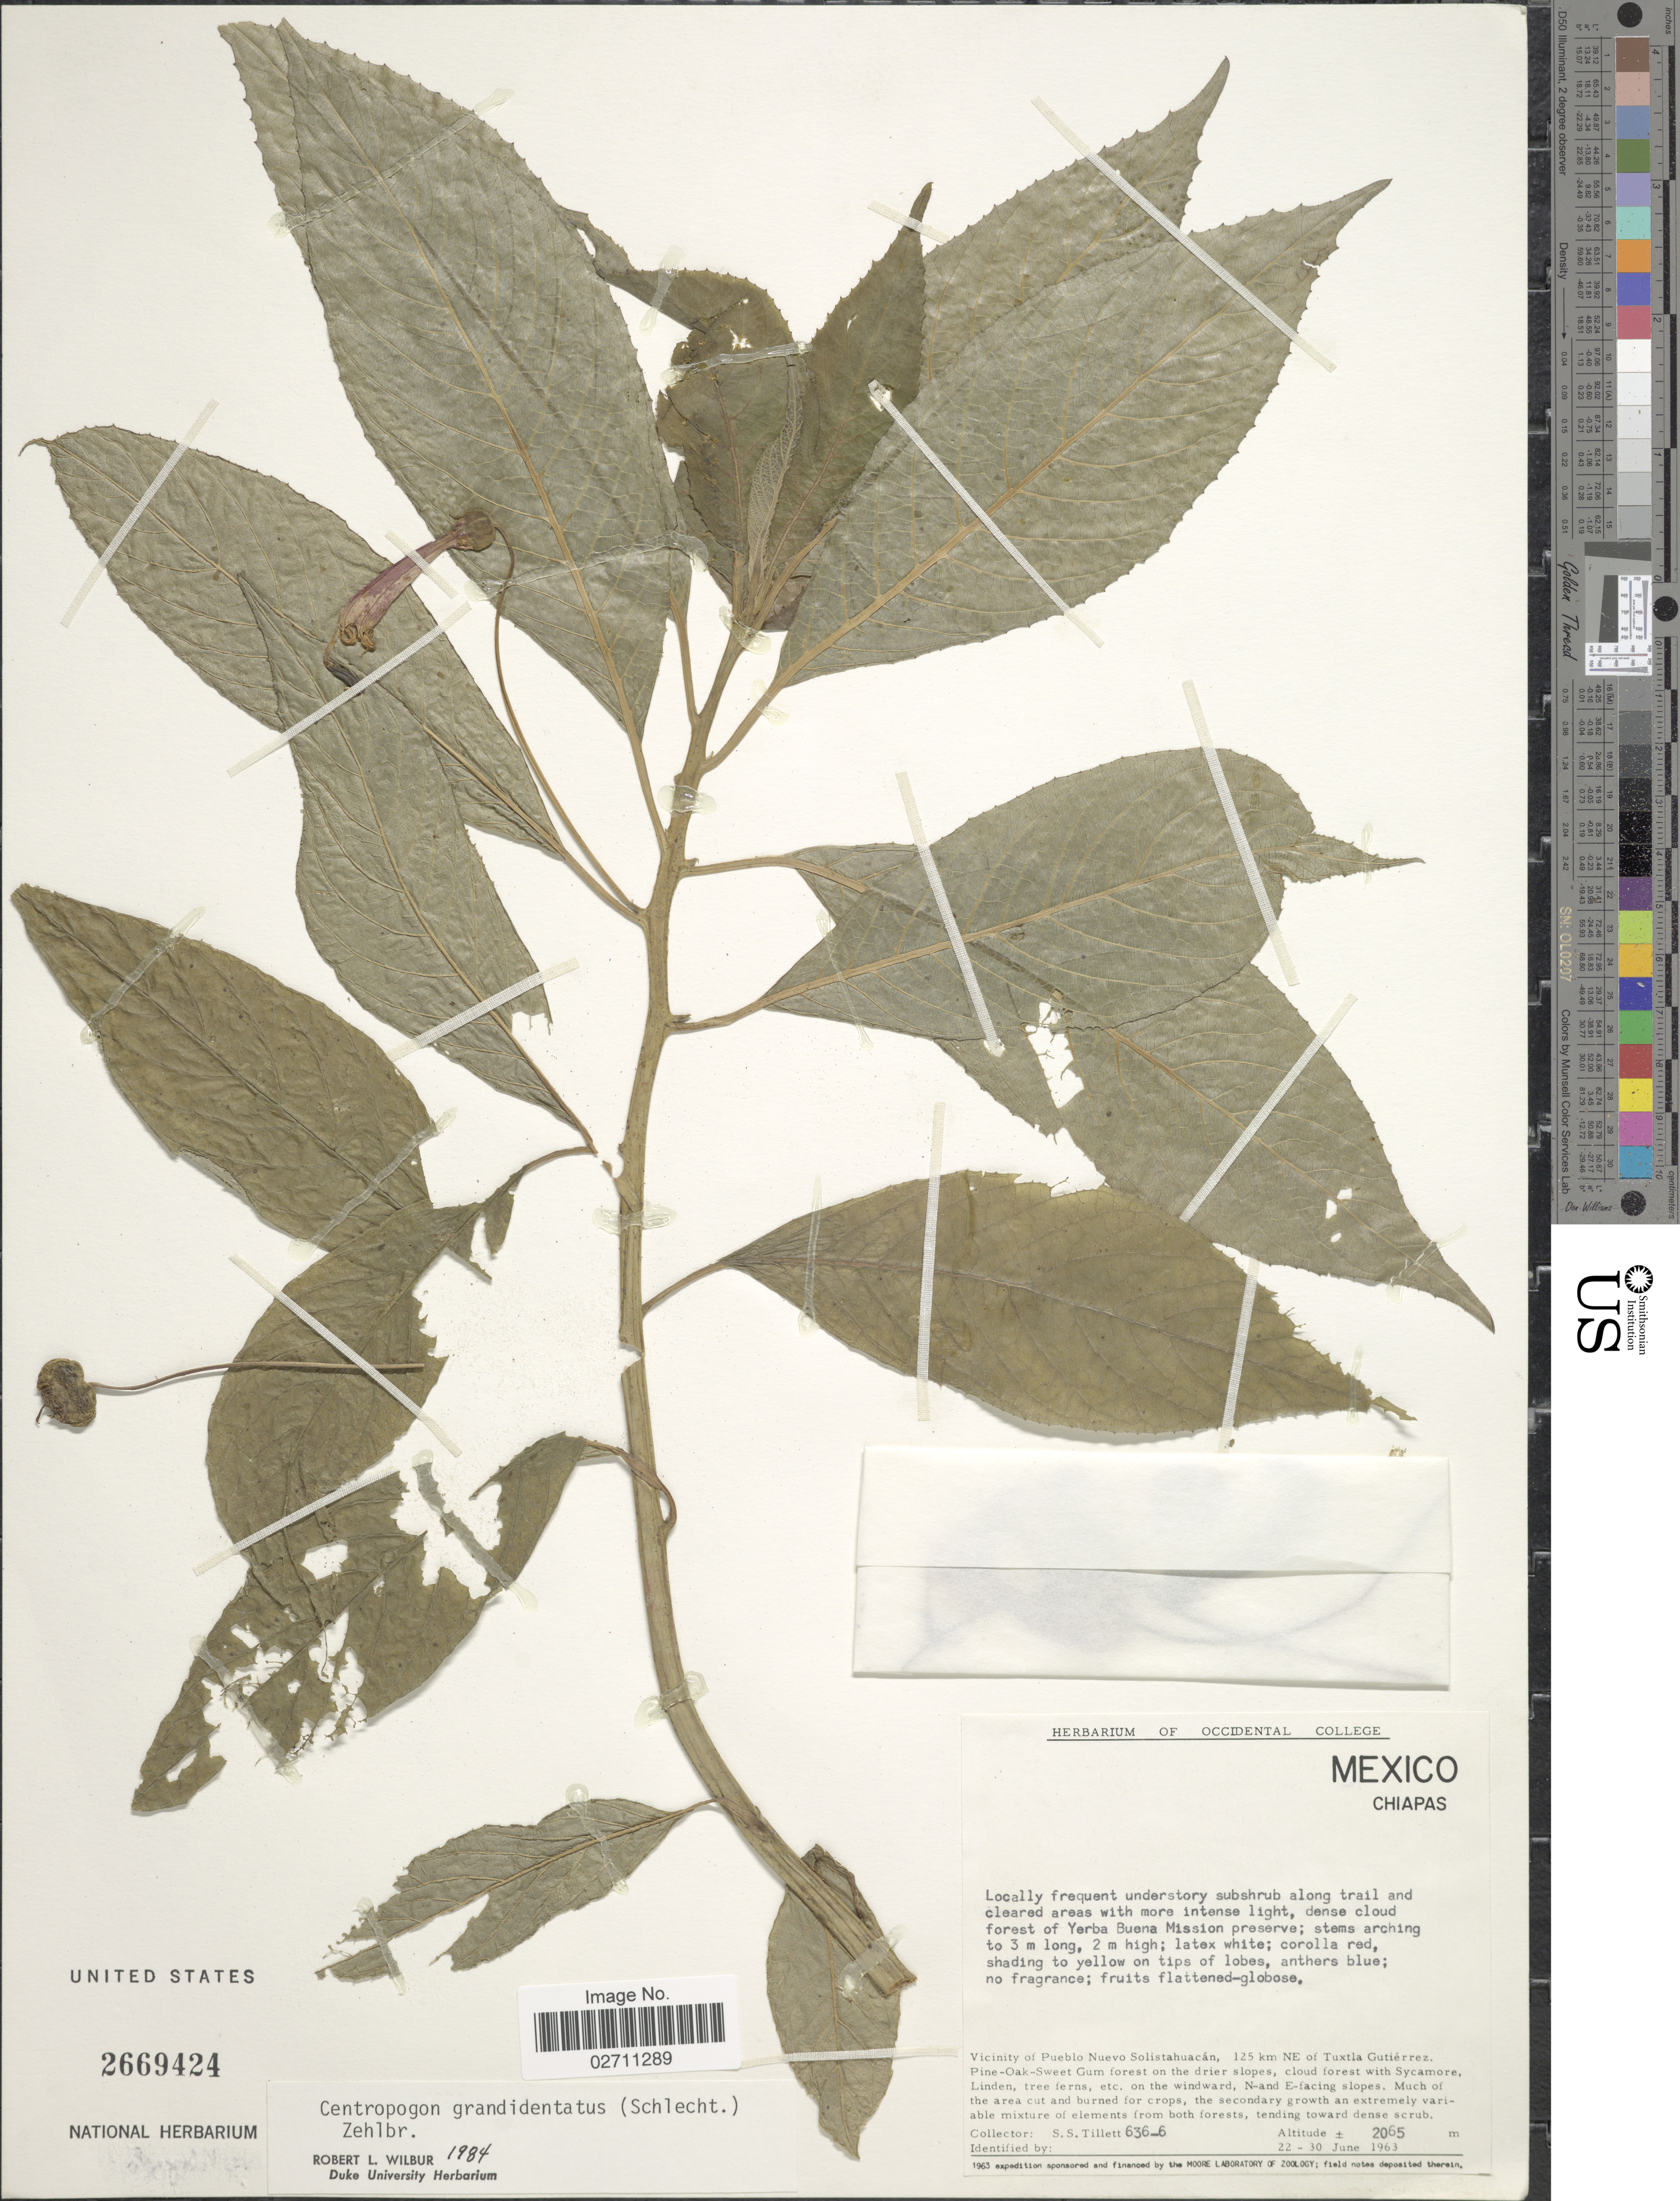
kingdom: Plantae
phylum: Tracheophyta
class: Magnoliopsida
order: Asterales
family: Campanulaceae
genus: Centropogon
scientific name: Centropogon grandidentatus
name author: (Schltdl.) Zahlbr.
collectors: S. S. Tillett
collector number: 636-6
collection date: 1963-06-22/1963-06-30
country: Mexico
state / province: Chiapas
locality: Along trail and cleared areas, Vicinity of Pueblo Nuevo Solistahuacan, 125 km NE of Tuxtla Gutierrez, Pine-Oak-Sweet Gum Forest on the drier slopes.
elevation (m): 2065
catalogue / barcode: US 2669424